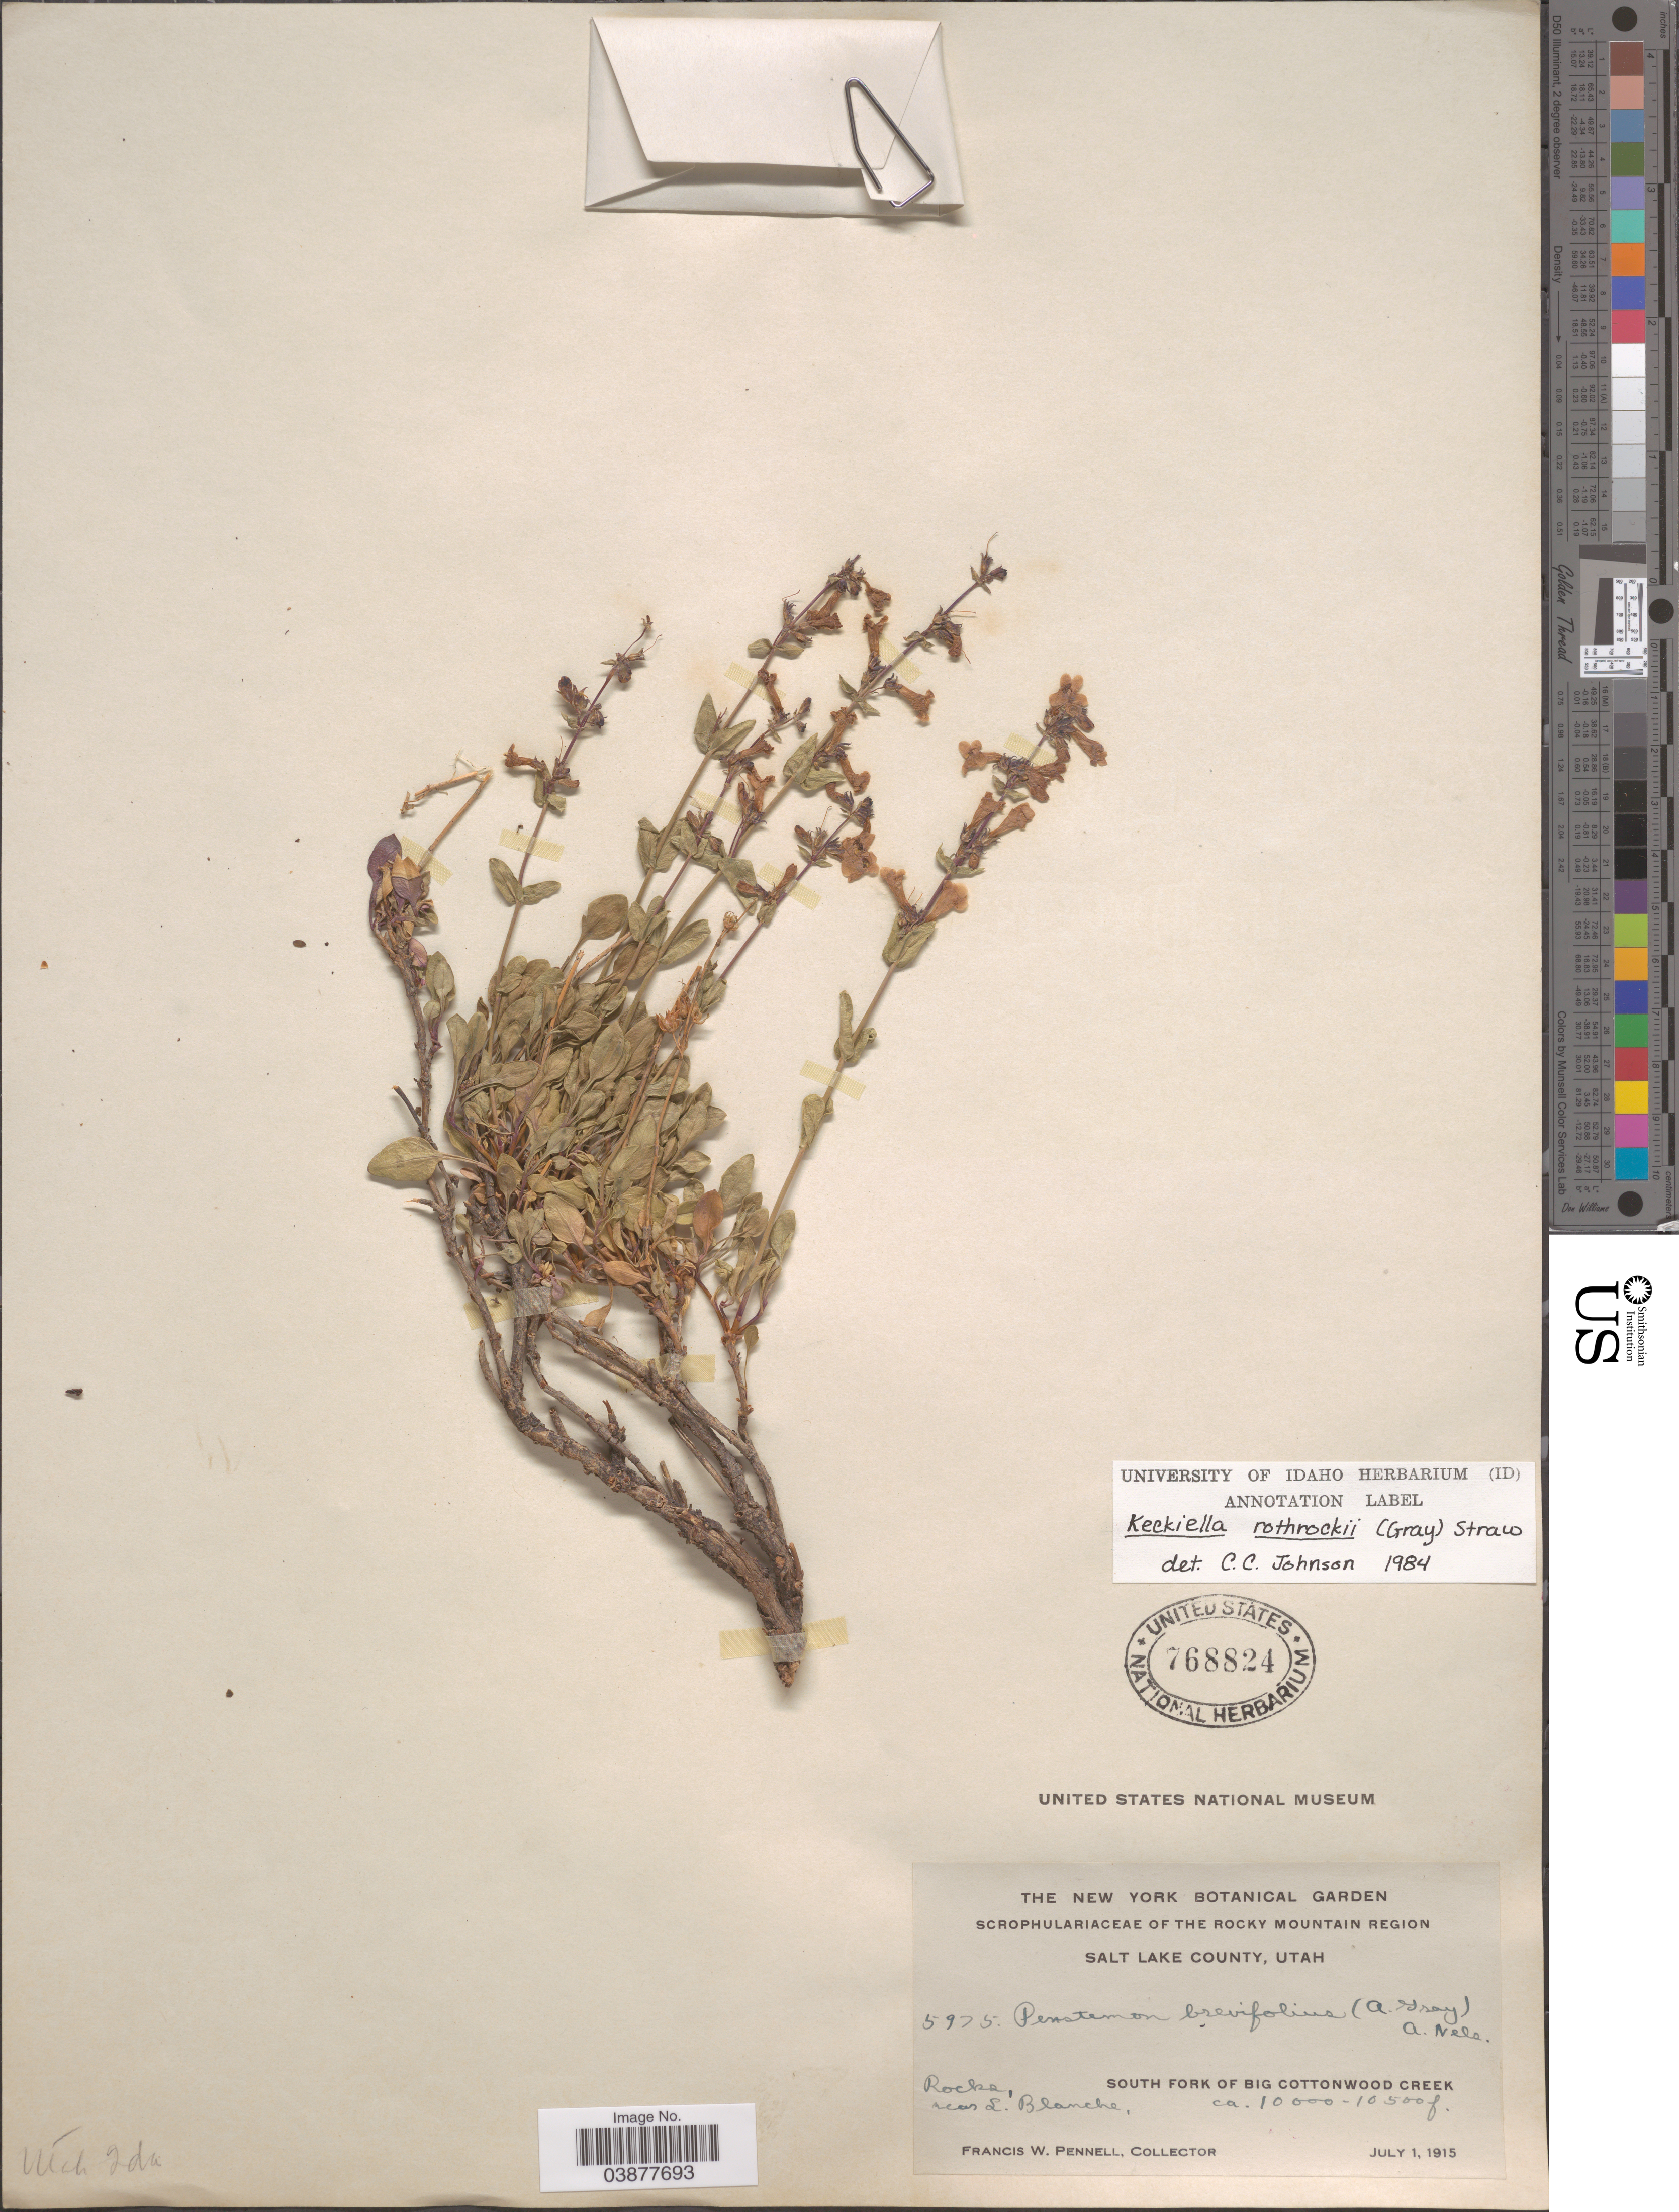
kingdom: Plantae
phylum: Tracheophyta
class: Magnoliopsida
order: Lamiales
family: Plantaginaceae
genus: Penstemon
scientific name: Penstemon rothrockii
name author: A. Gray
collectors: F. W. Pennell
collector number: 5975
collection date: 1915-07-01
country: United States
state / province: Utah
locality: Rocky Mountain Region. Salt Lake County. Rocks, near L. Blanche, South Fork of Big Cottonwood Creek.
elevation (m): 3048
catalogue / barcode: US 768824